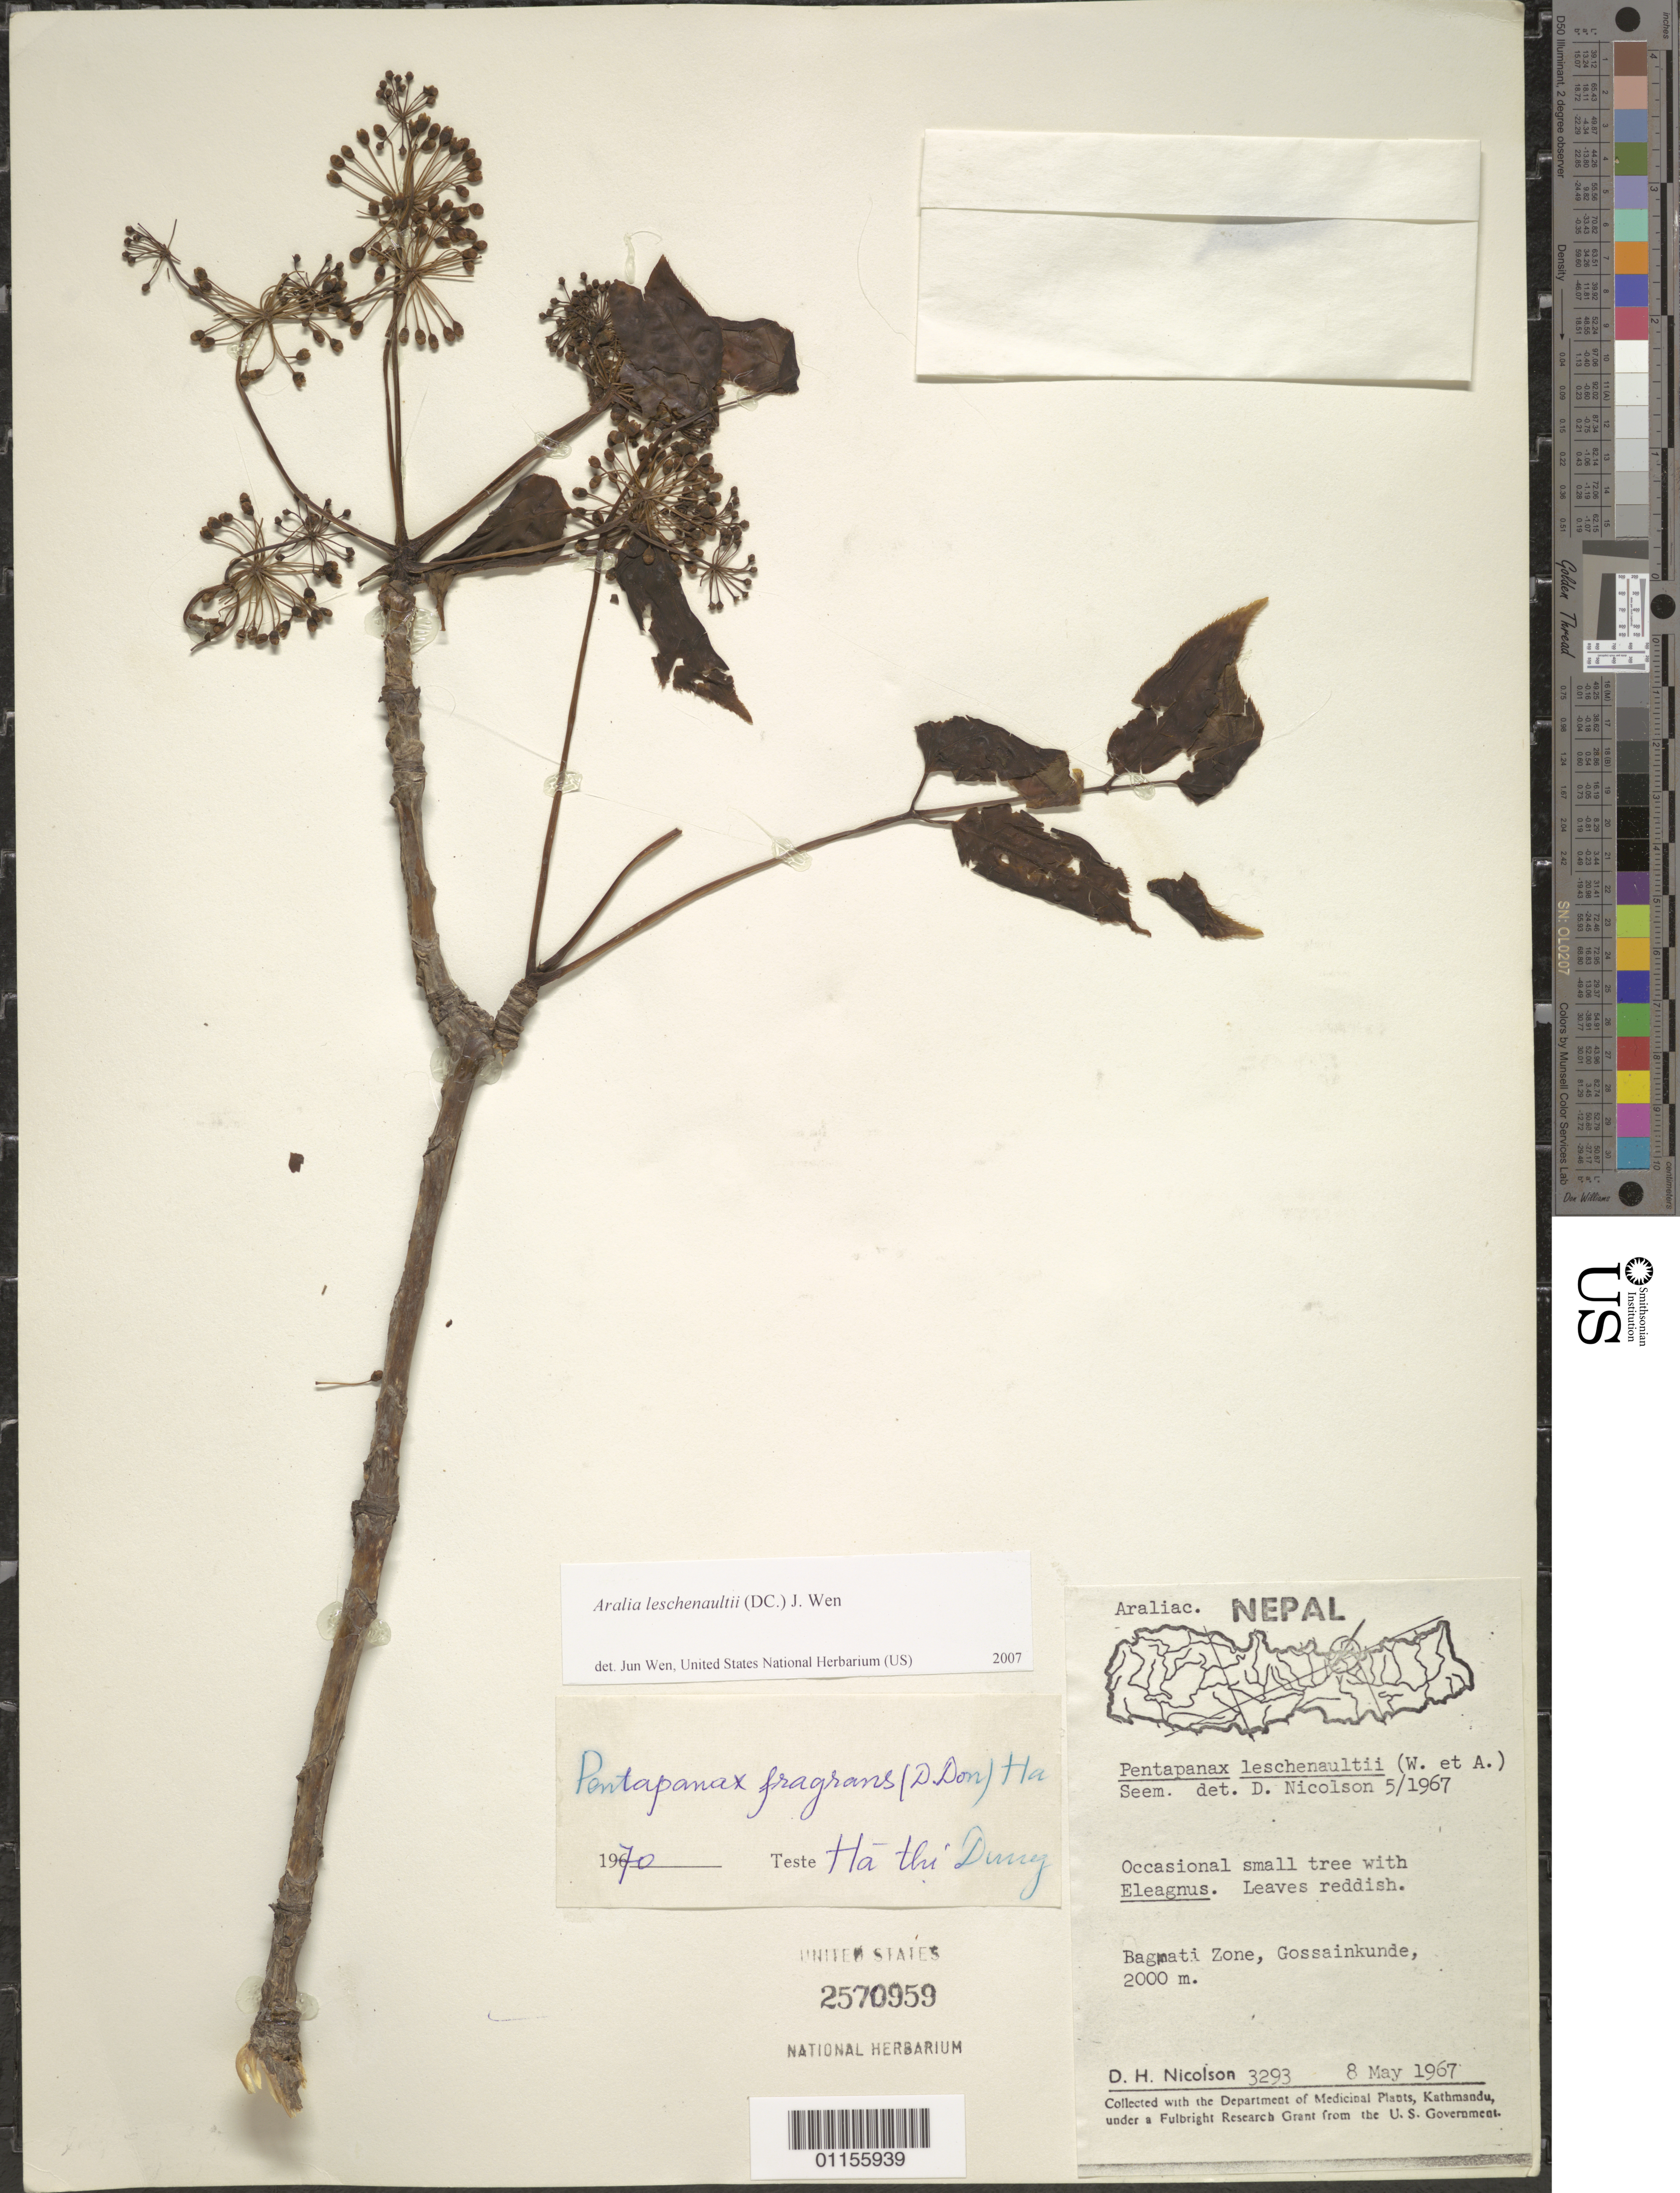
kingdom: Plantae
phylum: Tracheophyta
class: Magnoliopsida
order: Apiales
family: Araliaceae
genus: Aralia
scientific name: Aralia leschenaultii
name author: (DC.) J. Wen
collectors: D. H. Nicolson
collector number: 3293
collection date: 1967-05-08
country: Nepal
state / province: Bagmati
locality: Gossainkunde.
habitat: Occasional small tree.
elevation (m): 2000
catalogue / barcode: US 2570959